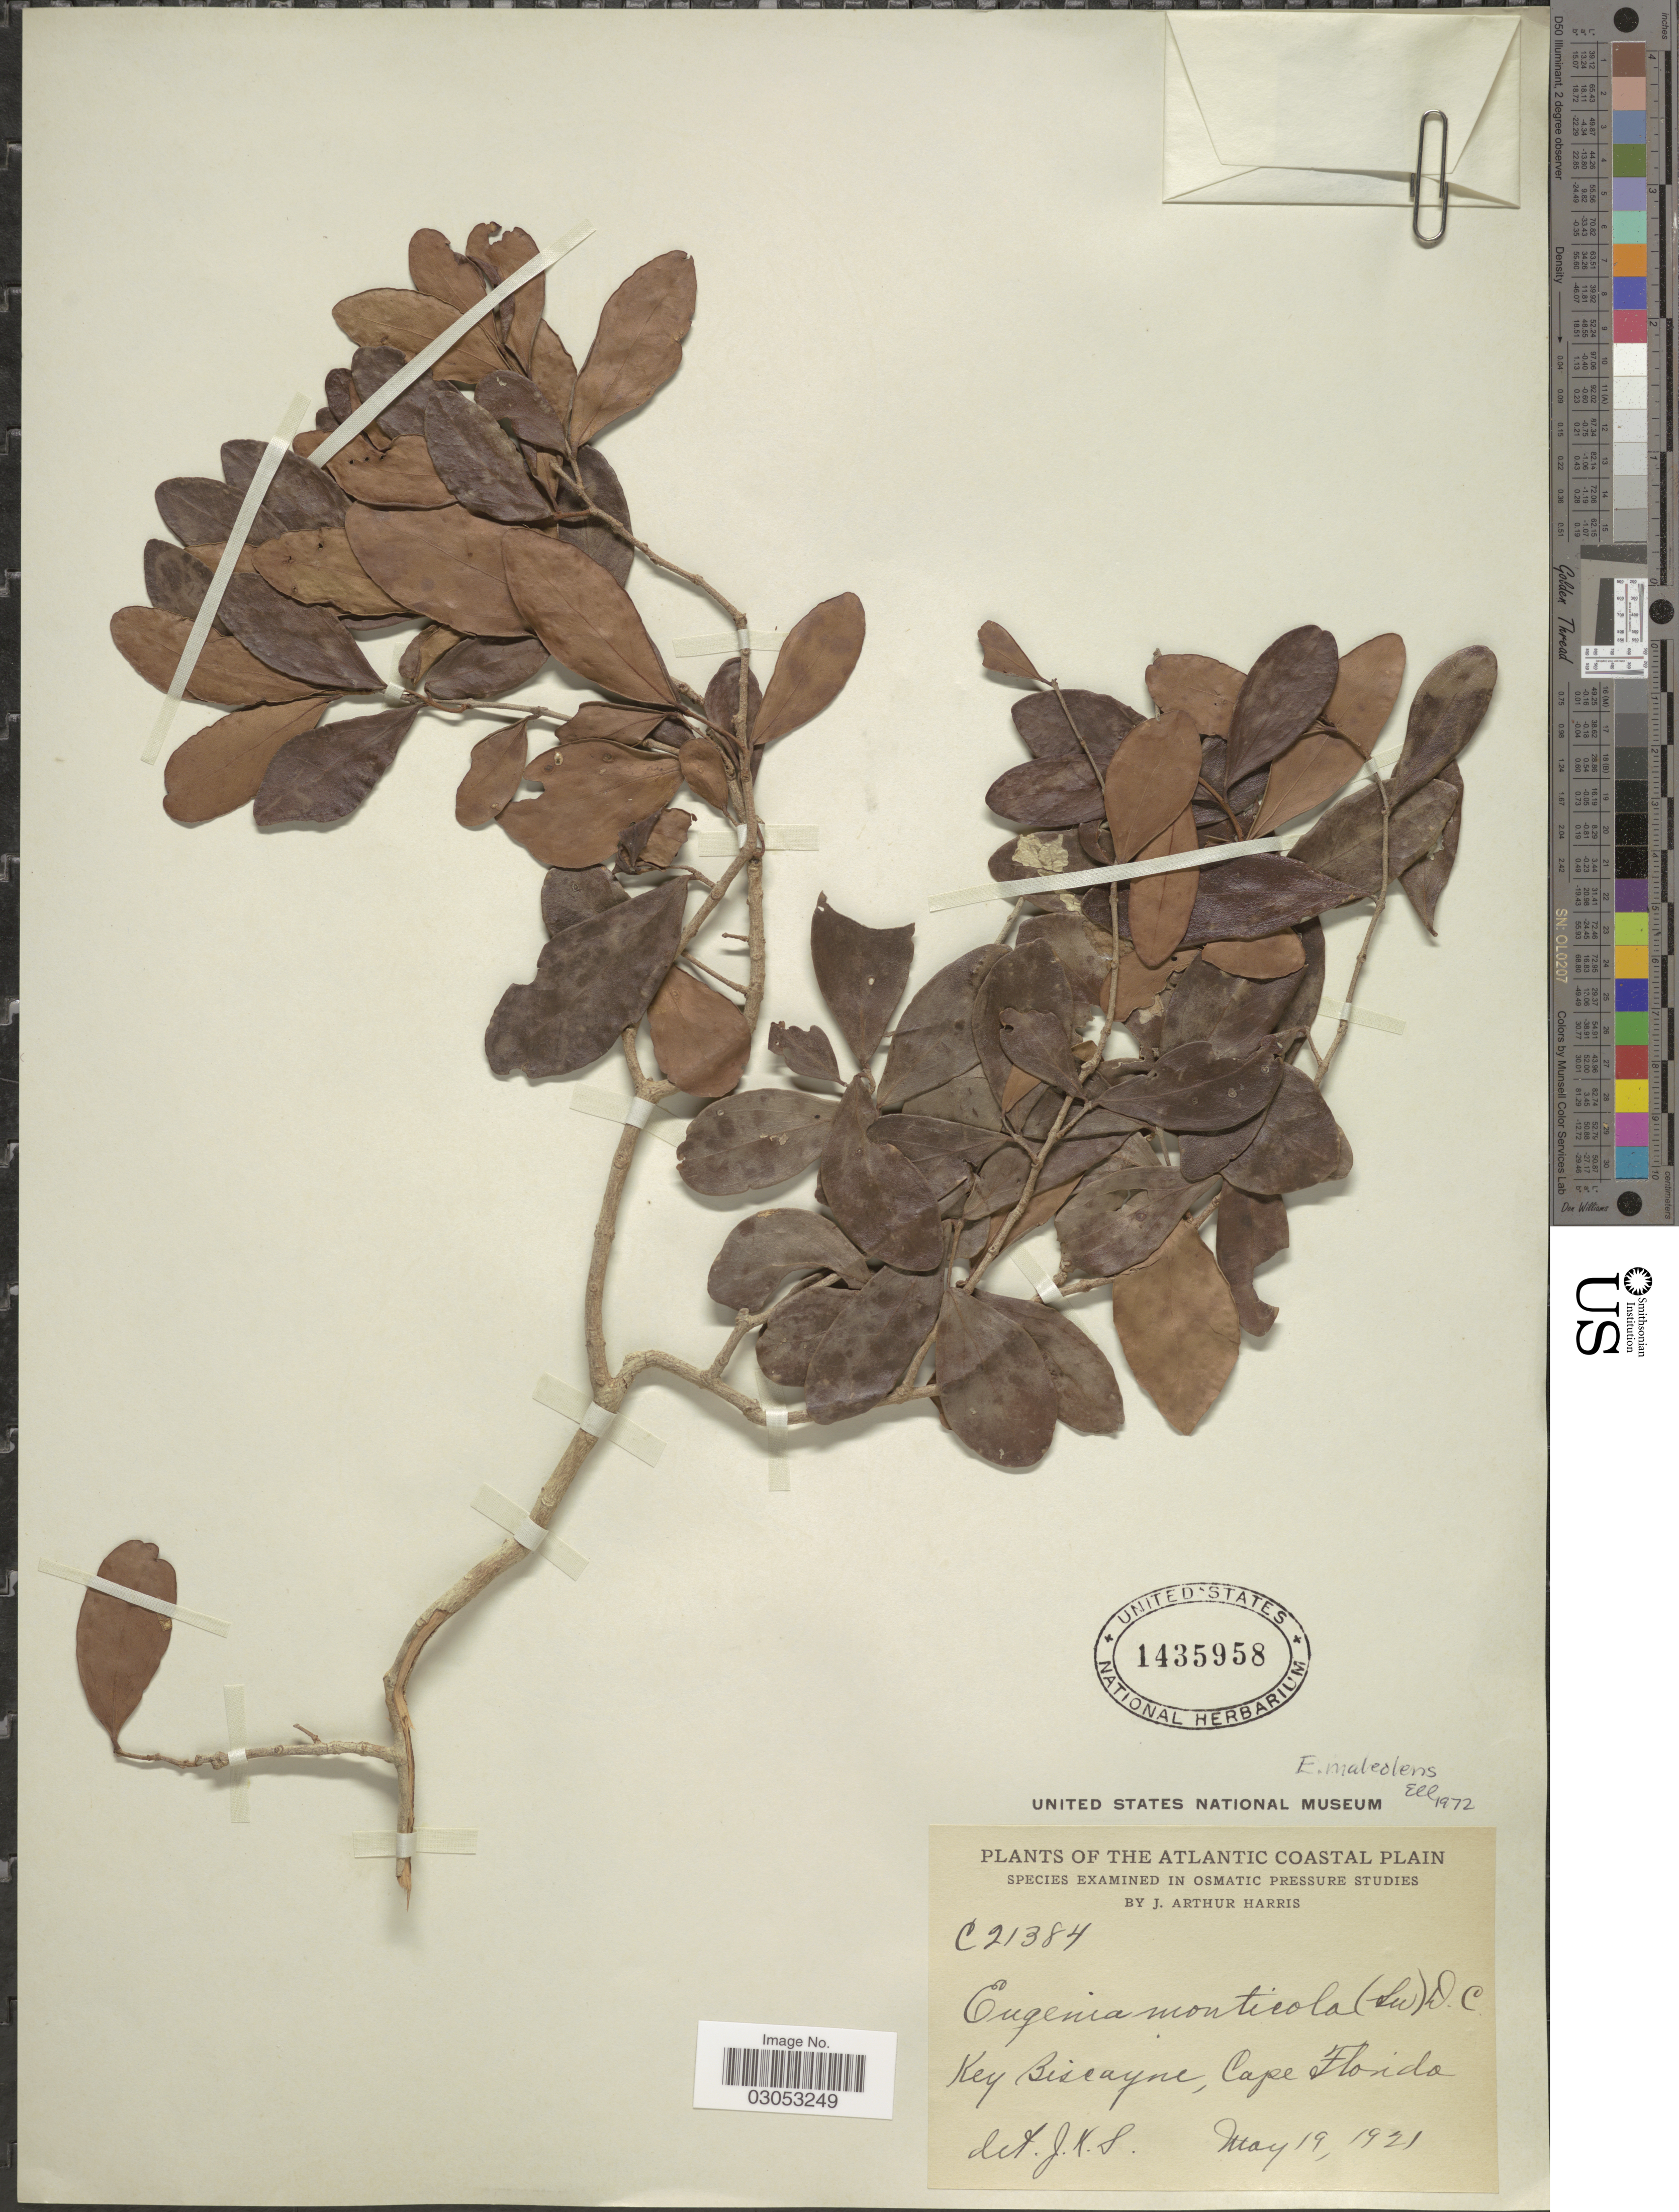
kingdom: Plantae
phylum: Tracheophyta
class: Magnoliopsida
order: Myrtales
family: Myrtaceae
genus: Eugenia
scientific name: Eugenia foetida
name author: Pers.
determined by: Strong, Mark T., (BOT), Smithsonian Institution - National Museum of Natural History (UNITED STATES)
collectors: J. A. Harris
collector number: C21384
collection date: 1921-05-19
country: United States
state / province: Florida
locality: The Atlantic Coastal Plain, Key Biscayne, Cape Florida.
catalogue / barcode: US 1435958